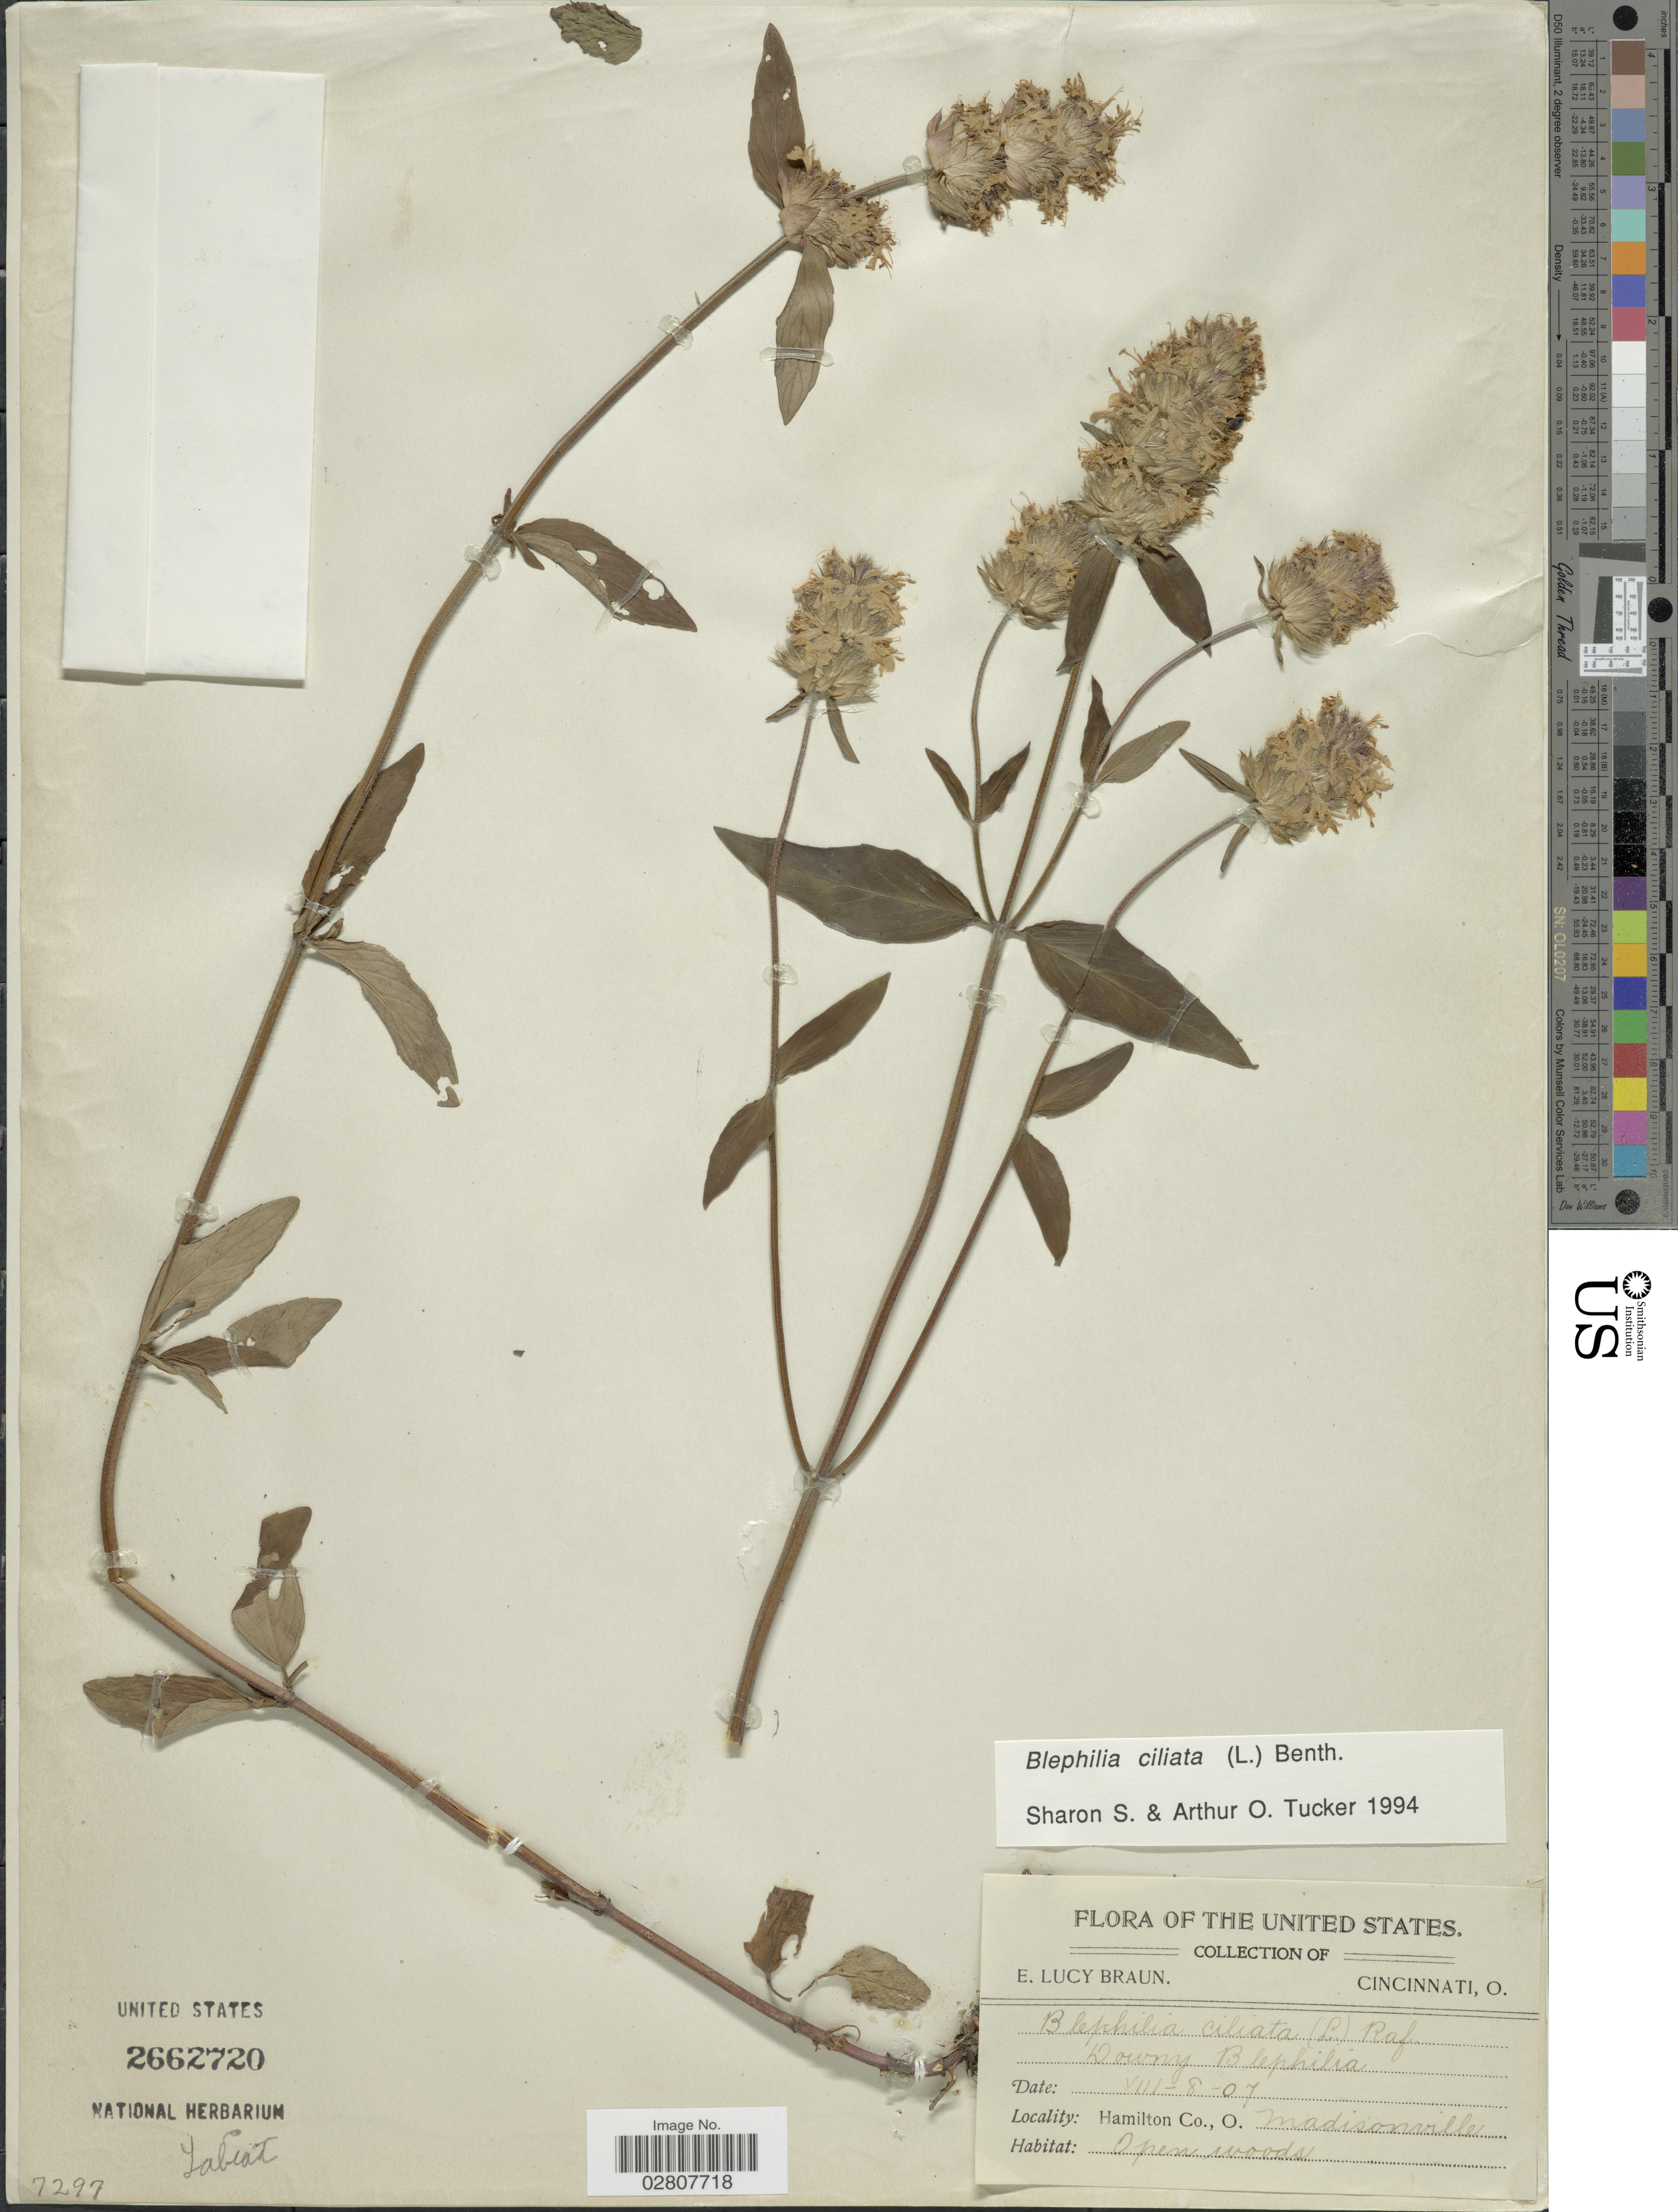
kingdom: Plantae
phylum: Tracheophyta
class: Magnoliopsida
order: Lamiales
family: Lamiaceae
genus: Blephilia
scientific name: Blephilia ciliata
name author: (L.) Raf. ex Benth.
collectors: E. L. Braun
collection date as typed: Transcribed d/m/y: 8/8/7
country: United States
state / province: Ohio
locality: Hamilton Co., Madisonville.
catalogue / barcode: US 2662720